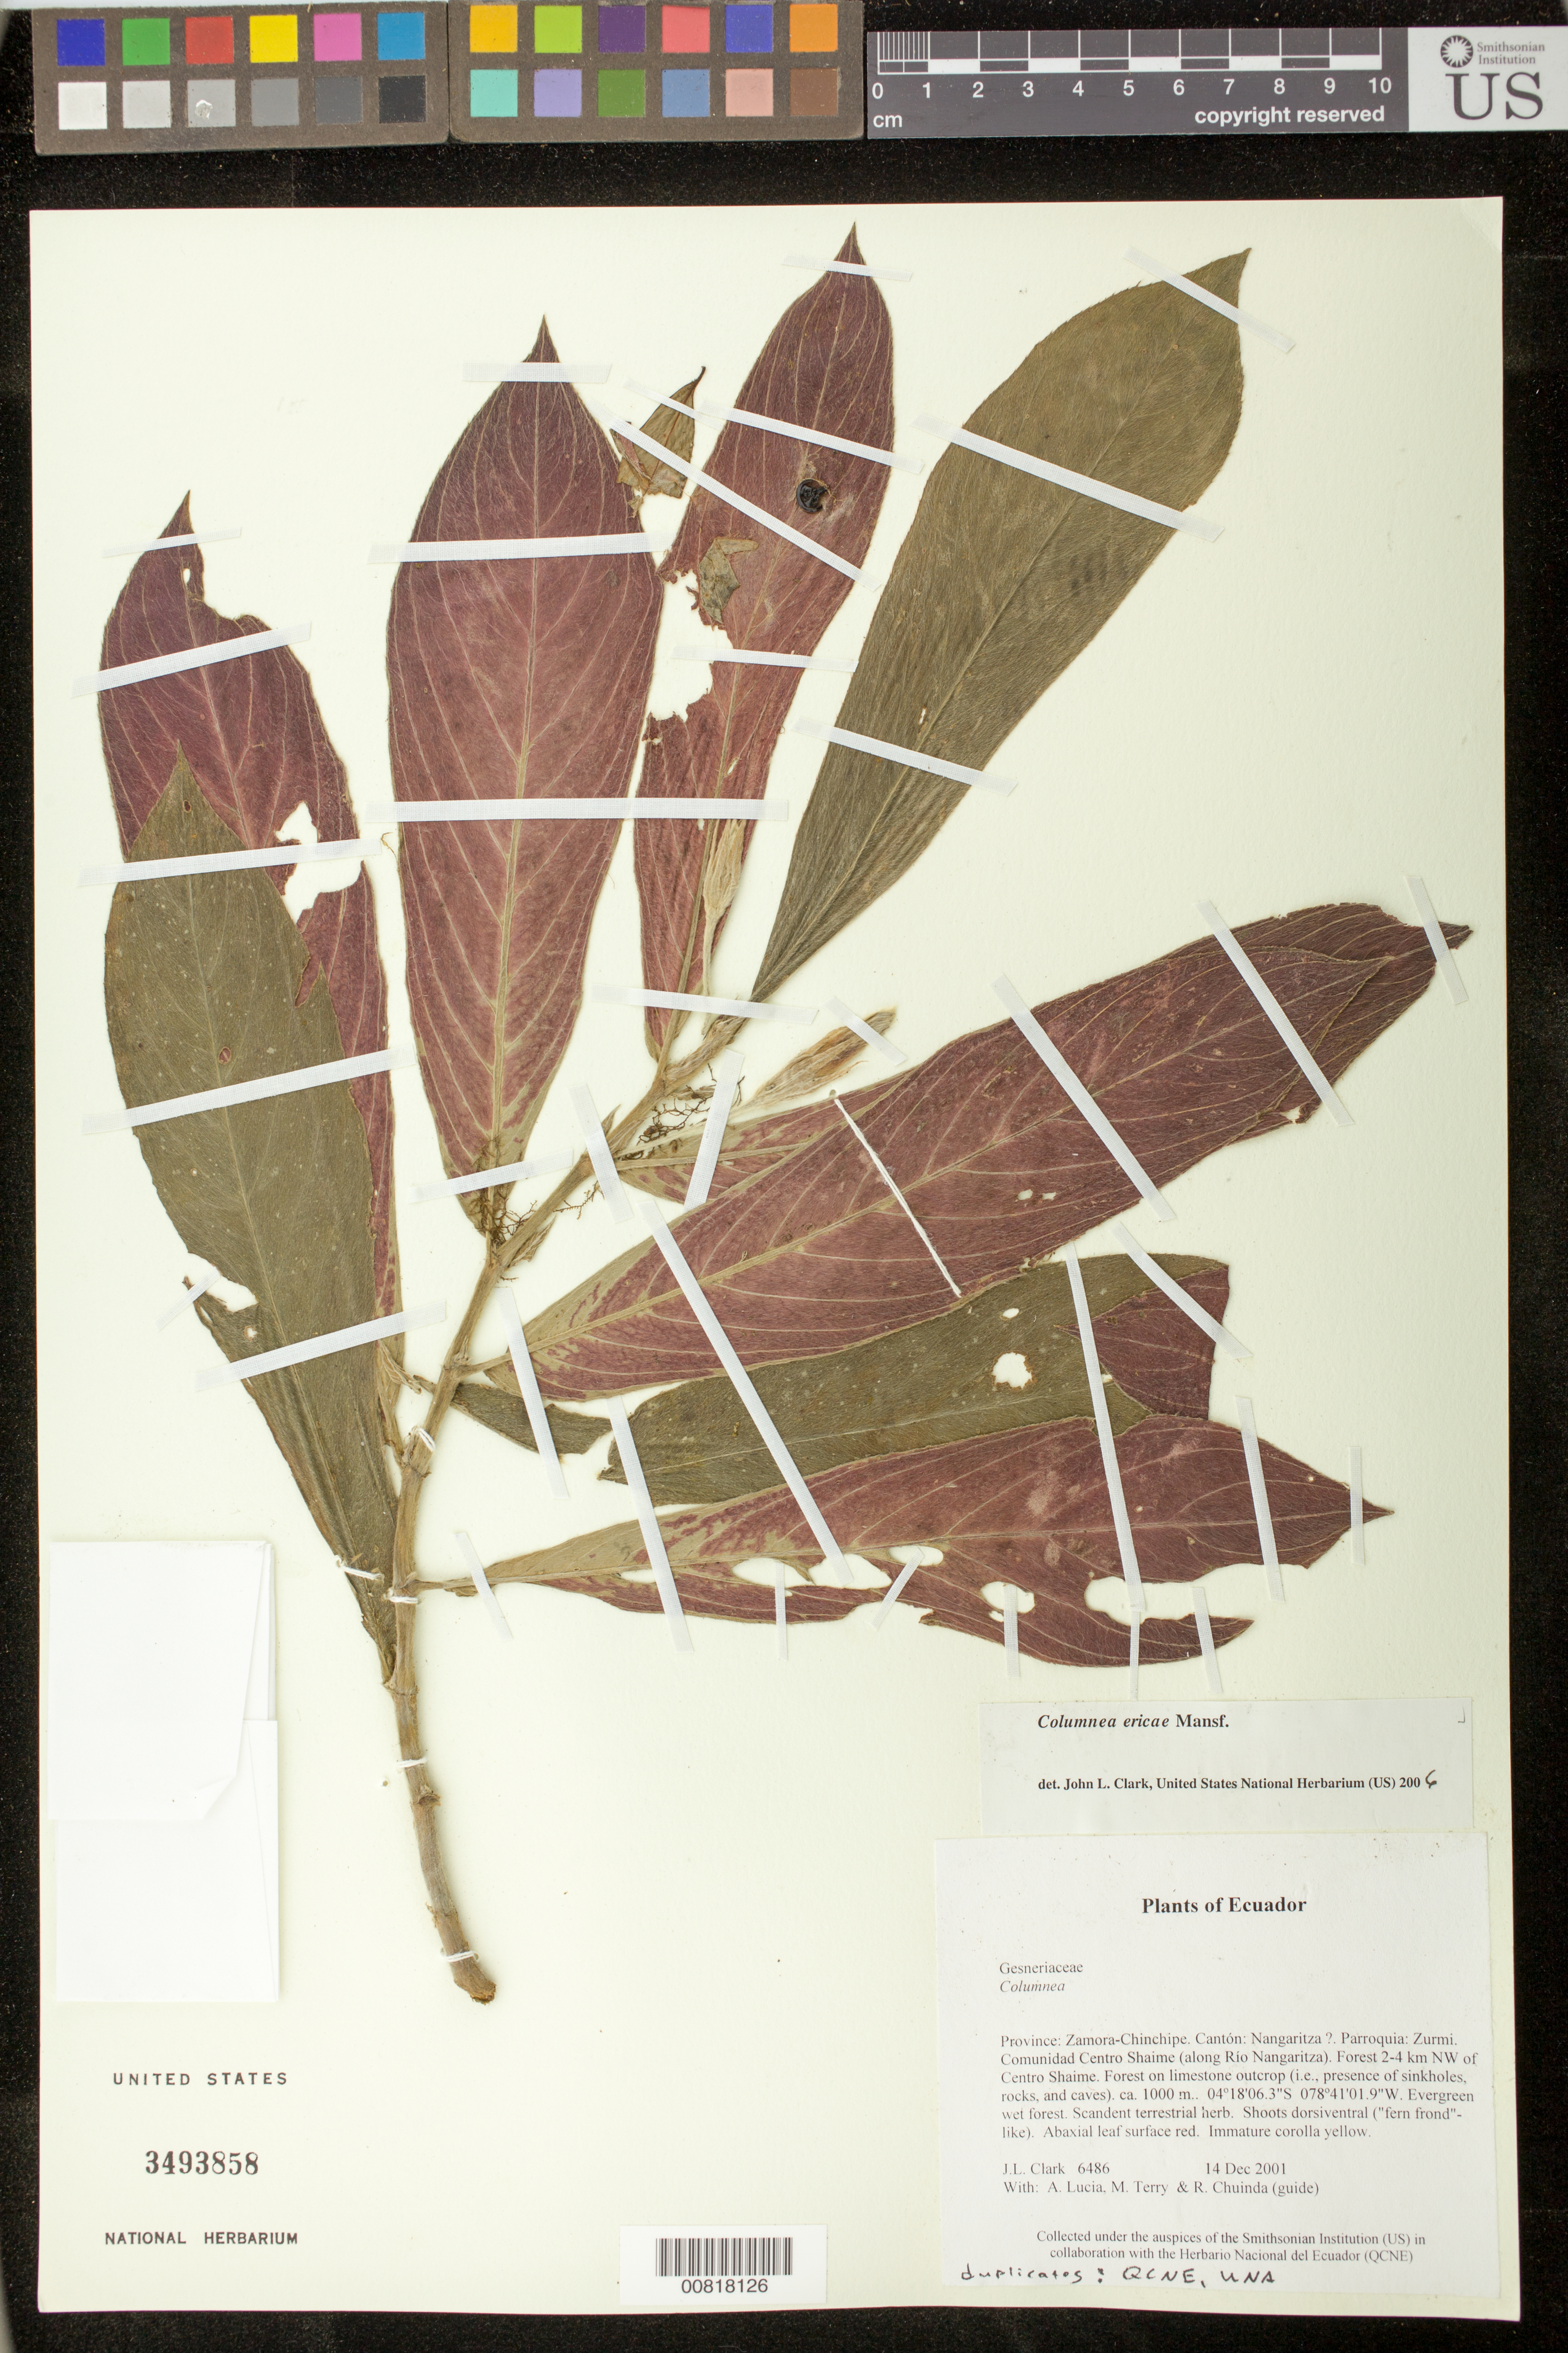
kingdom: Plantae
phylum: Tracheophyta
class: Magnoliopsida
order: Lamiales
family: Gesneriaceae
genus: Columnea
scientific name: Columnea ericae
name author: Mansf.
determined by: Clark, J. L., (SEL), The Marie Selby Botanical Garden (UNITED STATES)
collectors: J. L. Clark, A. Lucia, M. Terry & R. Chuinda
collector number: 6486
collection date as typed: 14 Dec 2001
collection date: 2001-12-14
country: Ecuador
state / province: Zamora-Chinchipe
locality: Nangaritza. Parroquia: Zurmi. Comunidad Centro Shaime (along Río Nangaritza). Forest 2-4 km NW of Centro Shaime. Forest on limestone outcrop (i.e., presence of sinkholes, rocks, and caves).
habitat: Evergreen wet forest.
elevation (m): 1000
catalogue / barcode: US 3493858